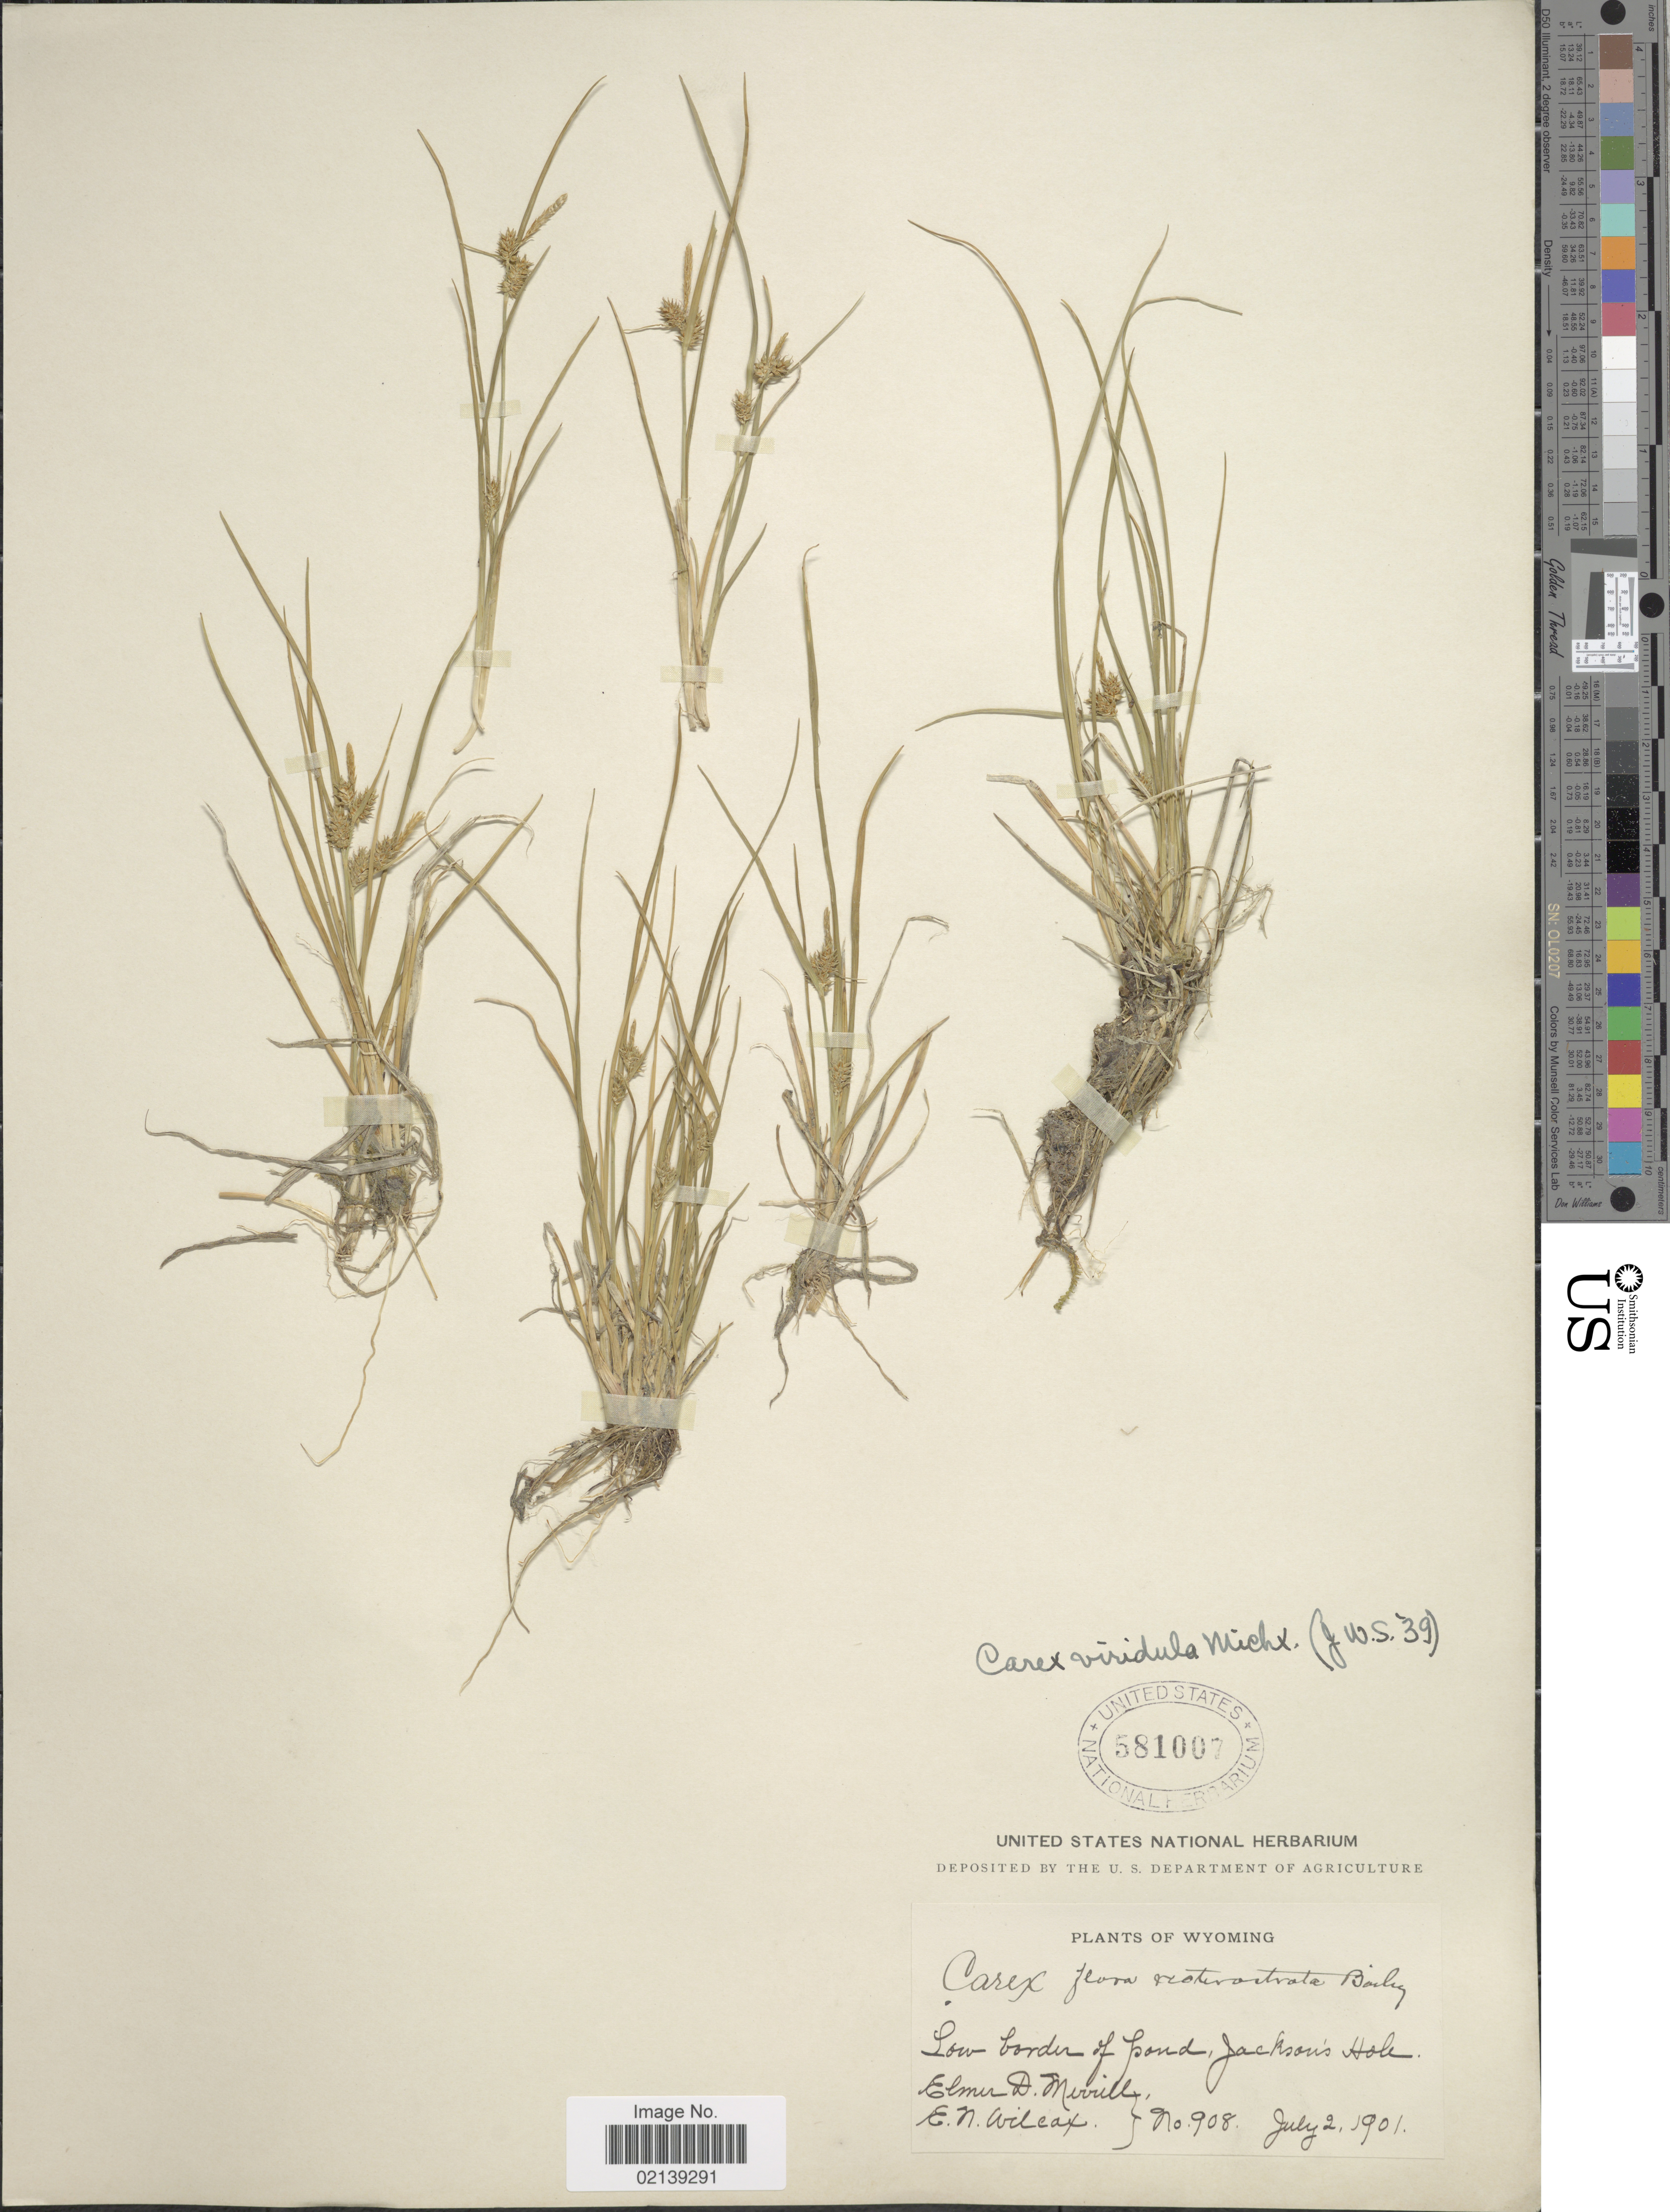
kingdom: Plantae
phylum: Tracheophyta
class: Liliopsida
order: Poales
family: Cyperaceae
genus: Carex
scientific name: Carex oederi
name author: Retz.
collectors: E. D. Merrill & E. Wilcox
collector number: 908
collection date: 1901-07-02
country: United States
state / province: Wyoming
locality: Low border of pond, Jackson's Hole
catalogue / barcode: US 581007